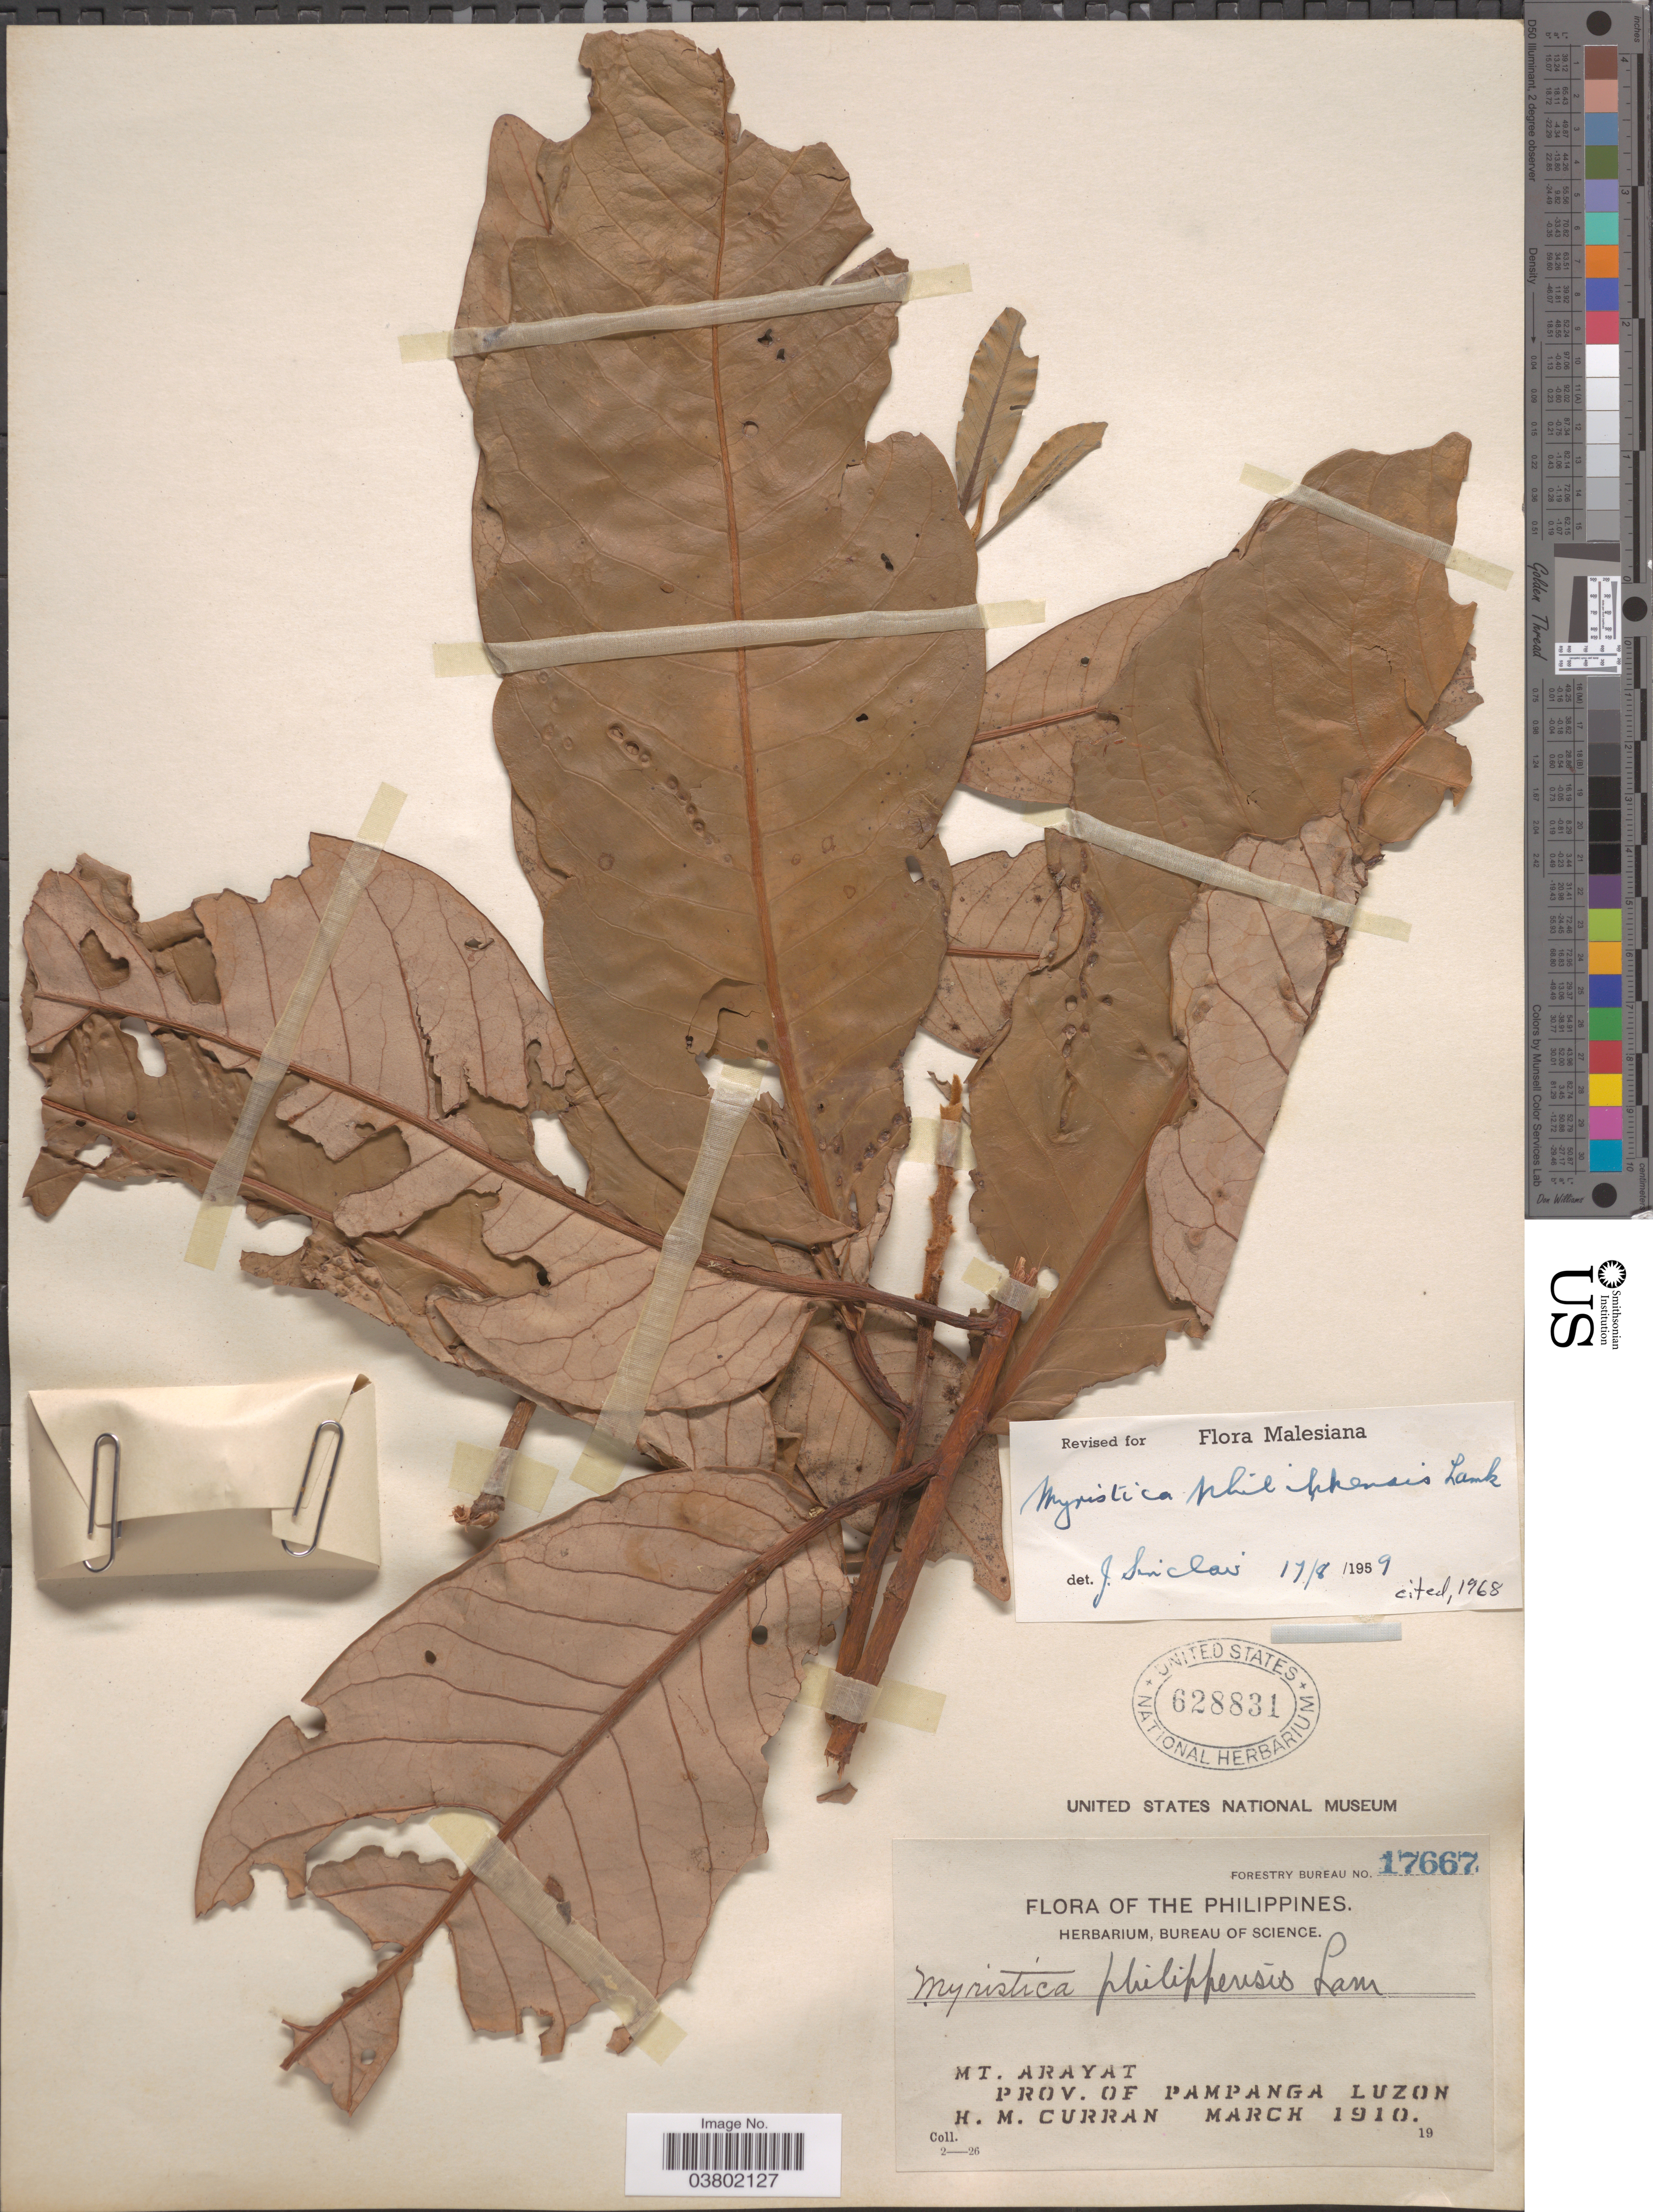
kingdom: Plantae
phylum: Tracheophyta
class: Magnoliopsida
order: Magnoliales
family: Myristicaceae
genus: Myristica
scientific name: Myristica philippensis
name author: Lam.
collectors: H. M. Curran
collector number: Forestry Bureau 17667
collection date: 1910-03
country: Philippines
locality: Mt. Arayat. Prov. of Pampanga Luzon.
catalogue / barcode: US 628831